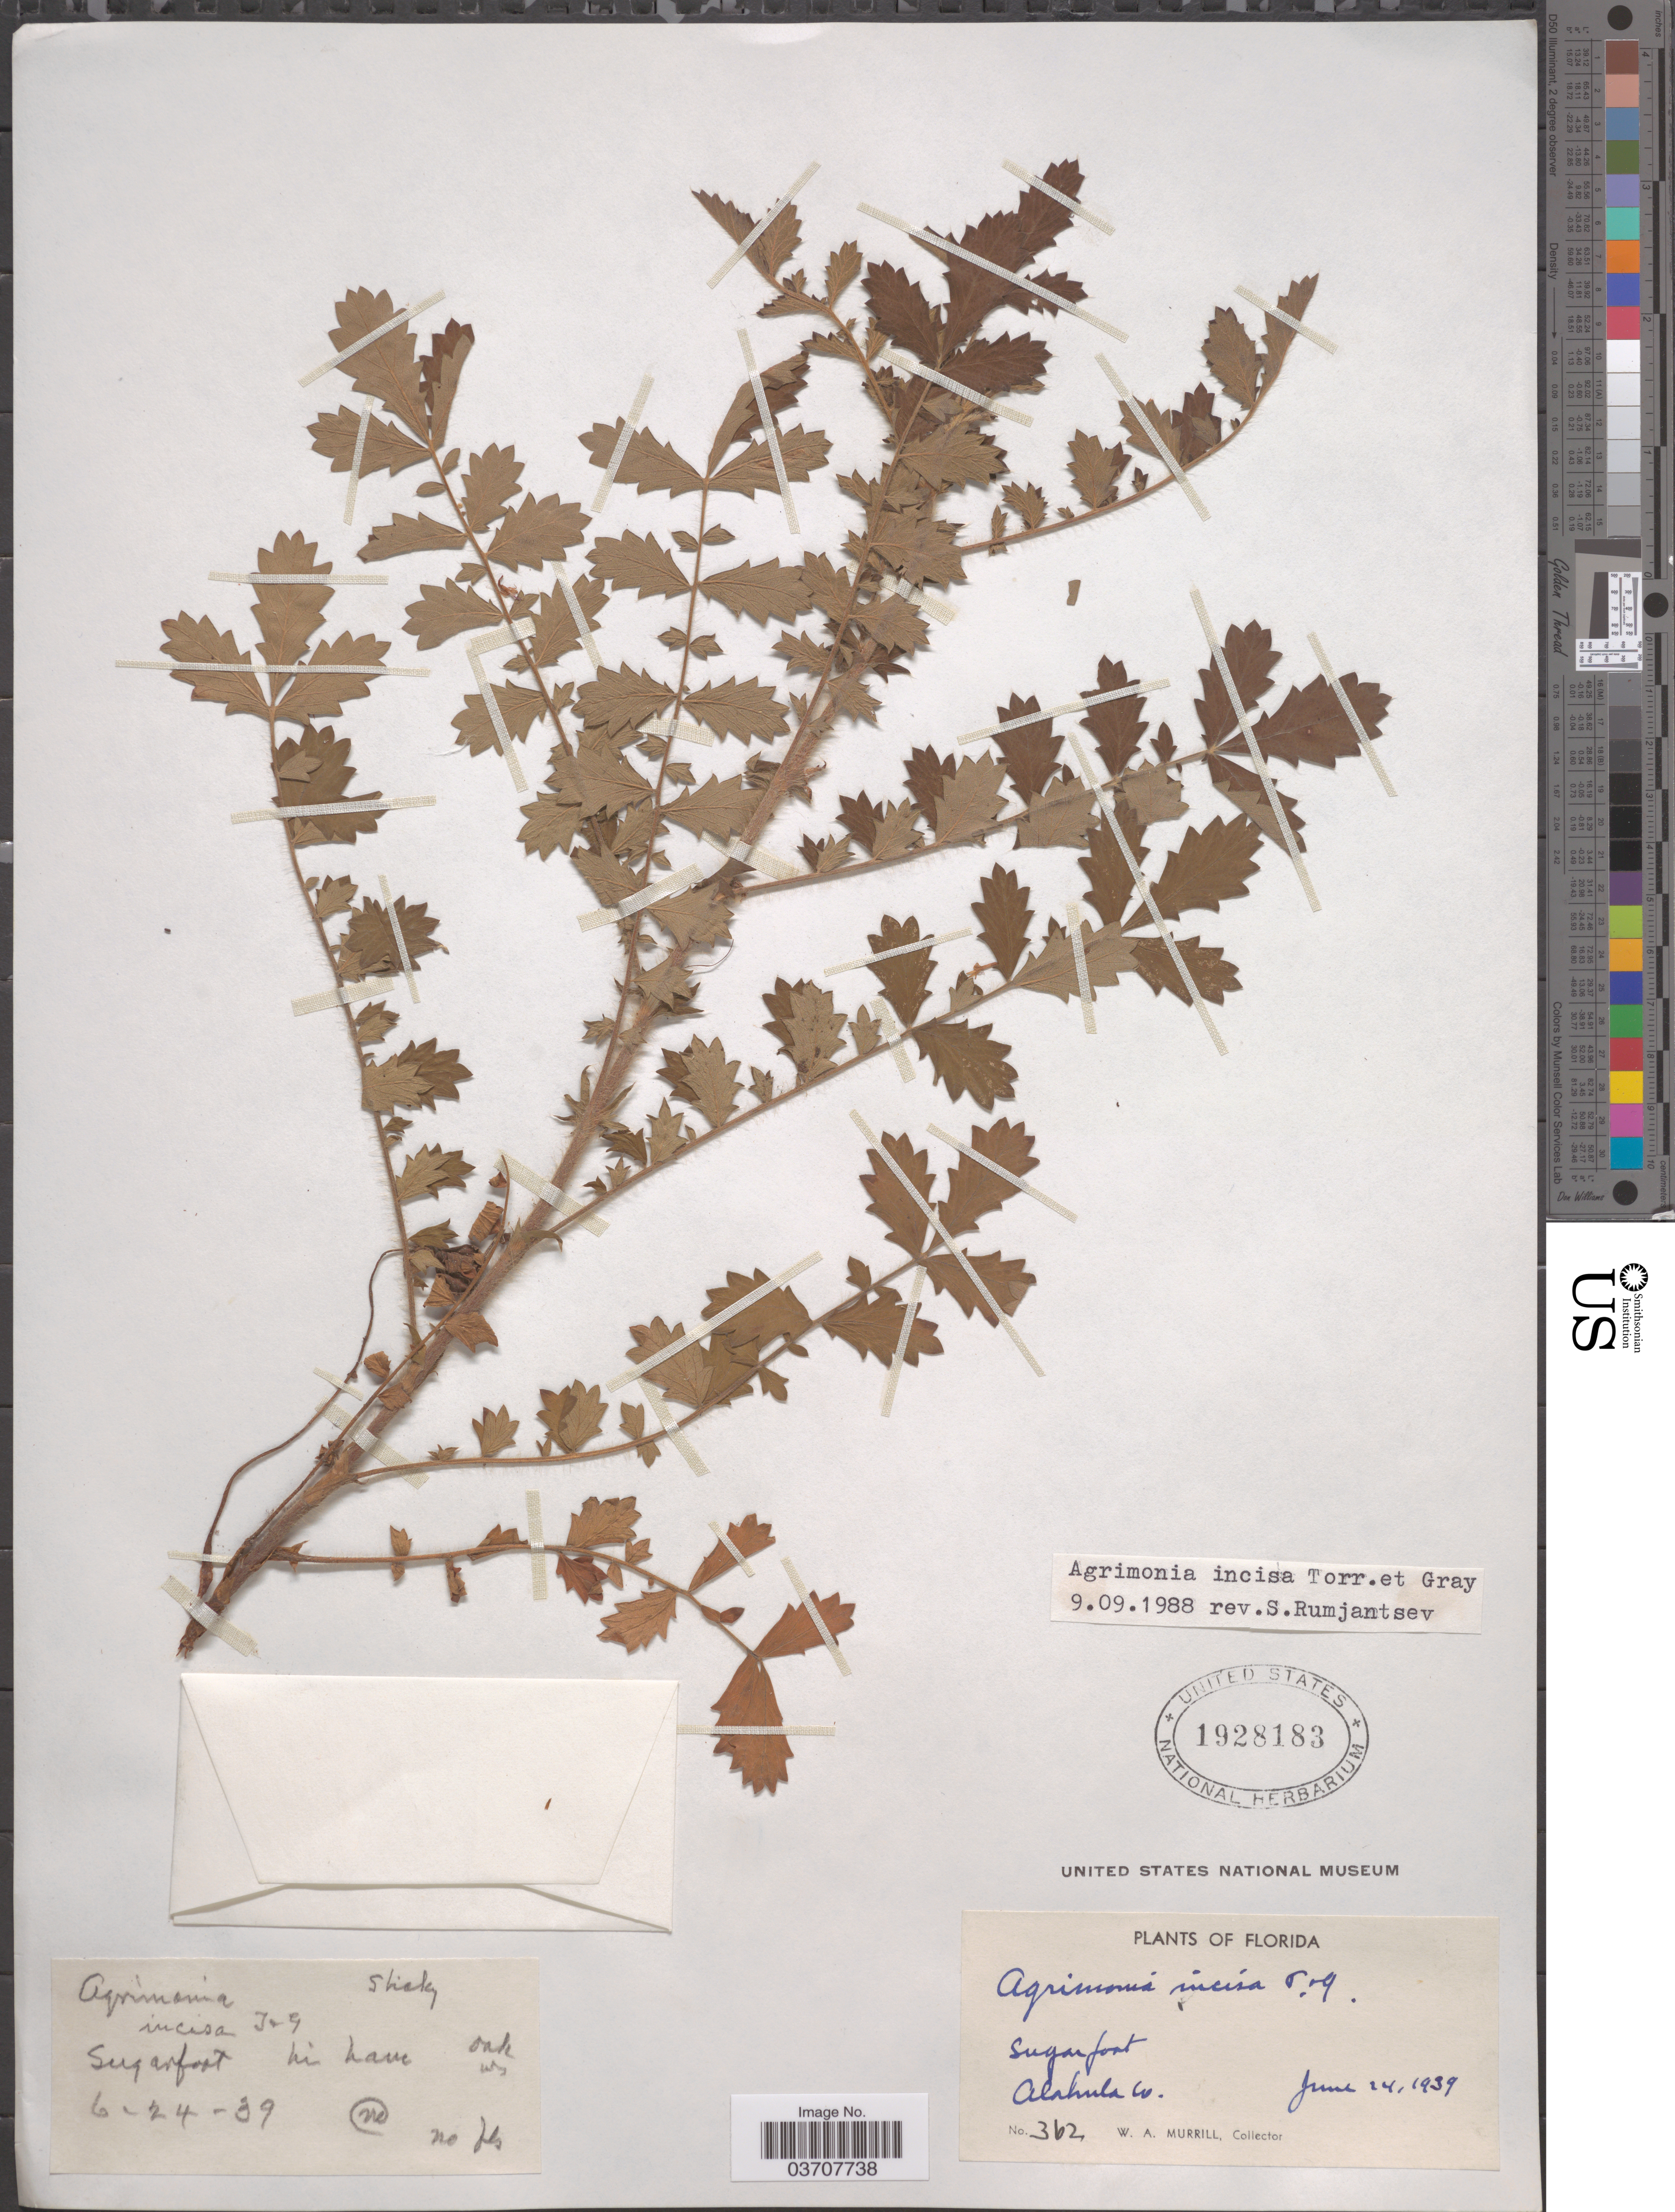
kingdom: Plantae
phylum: Tracheophyta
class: Magnoliopsida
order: Rosales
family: Rosaceae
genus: Agrimonia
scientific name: Agrimonia incisa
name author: Torr. & A. Gray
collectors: W. A. Murrill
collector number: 362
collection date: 1939-06-24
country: United States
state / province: Florida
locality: Sugarfoot. Alahula Co.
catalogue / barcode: US 1928183